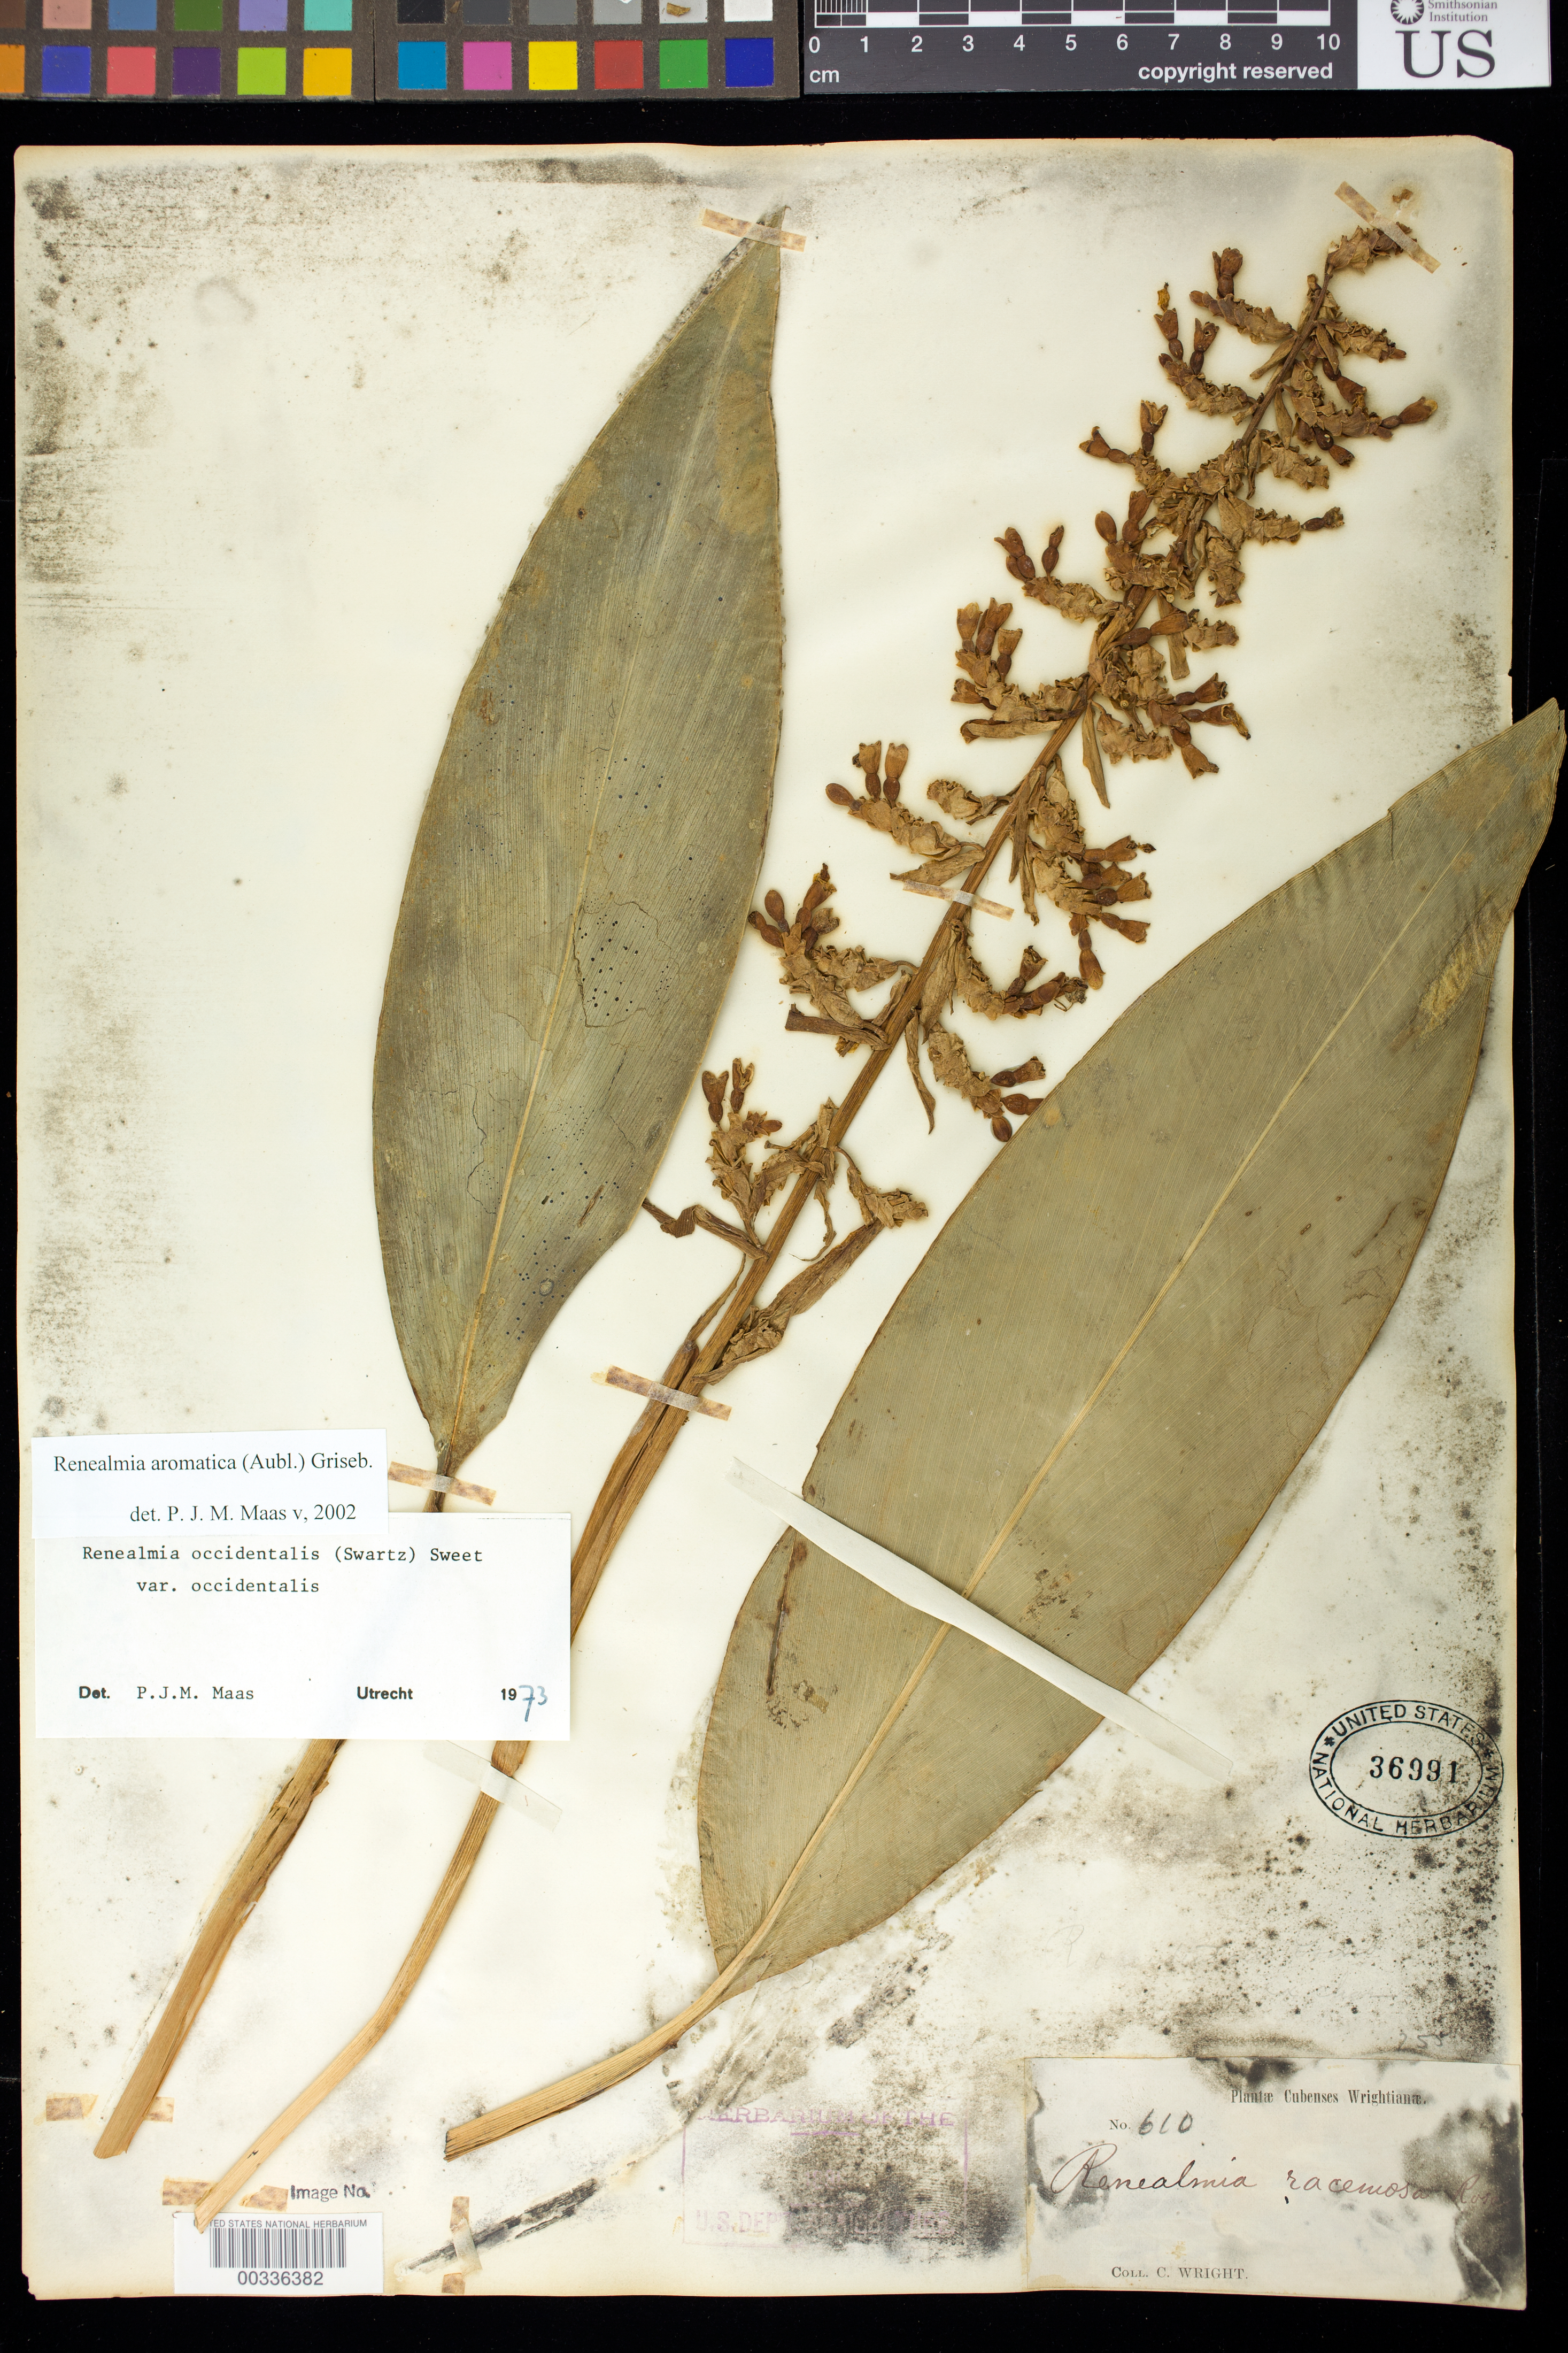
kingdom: Plantae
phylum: Tracheophyta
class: Liliopsida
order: Zingiberales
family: Zingiberaceae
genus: Renealmia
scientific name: Renealmia aromatica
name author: (Aubl.) Griseb.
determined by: Maas, Paul J. M.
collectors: C. Wright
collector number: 610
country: Cuba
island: Greater Antilles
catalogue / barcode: US 36991